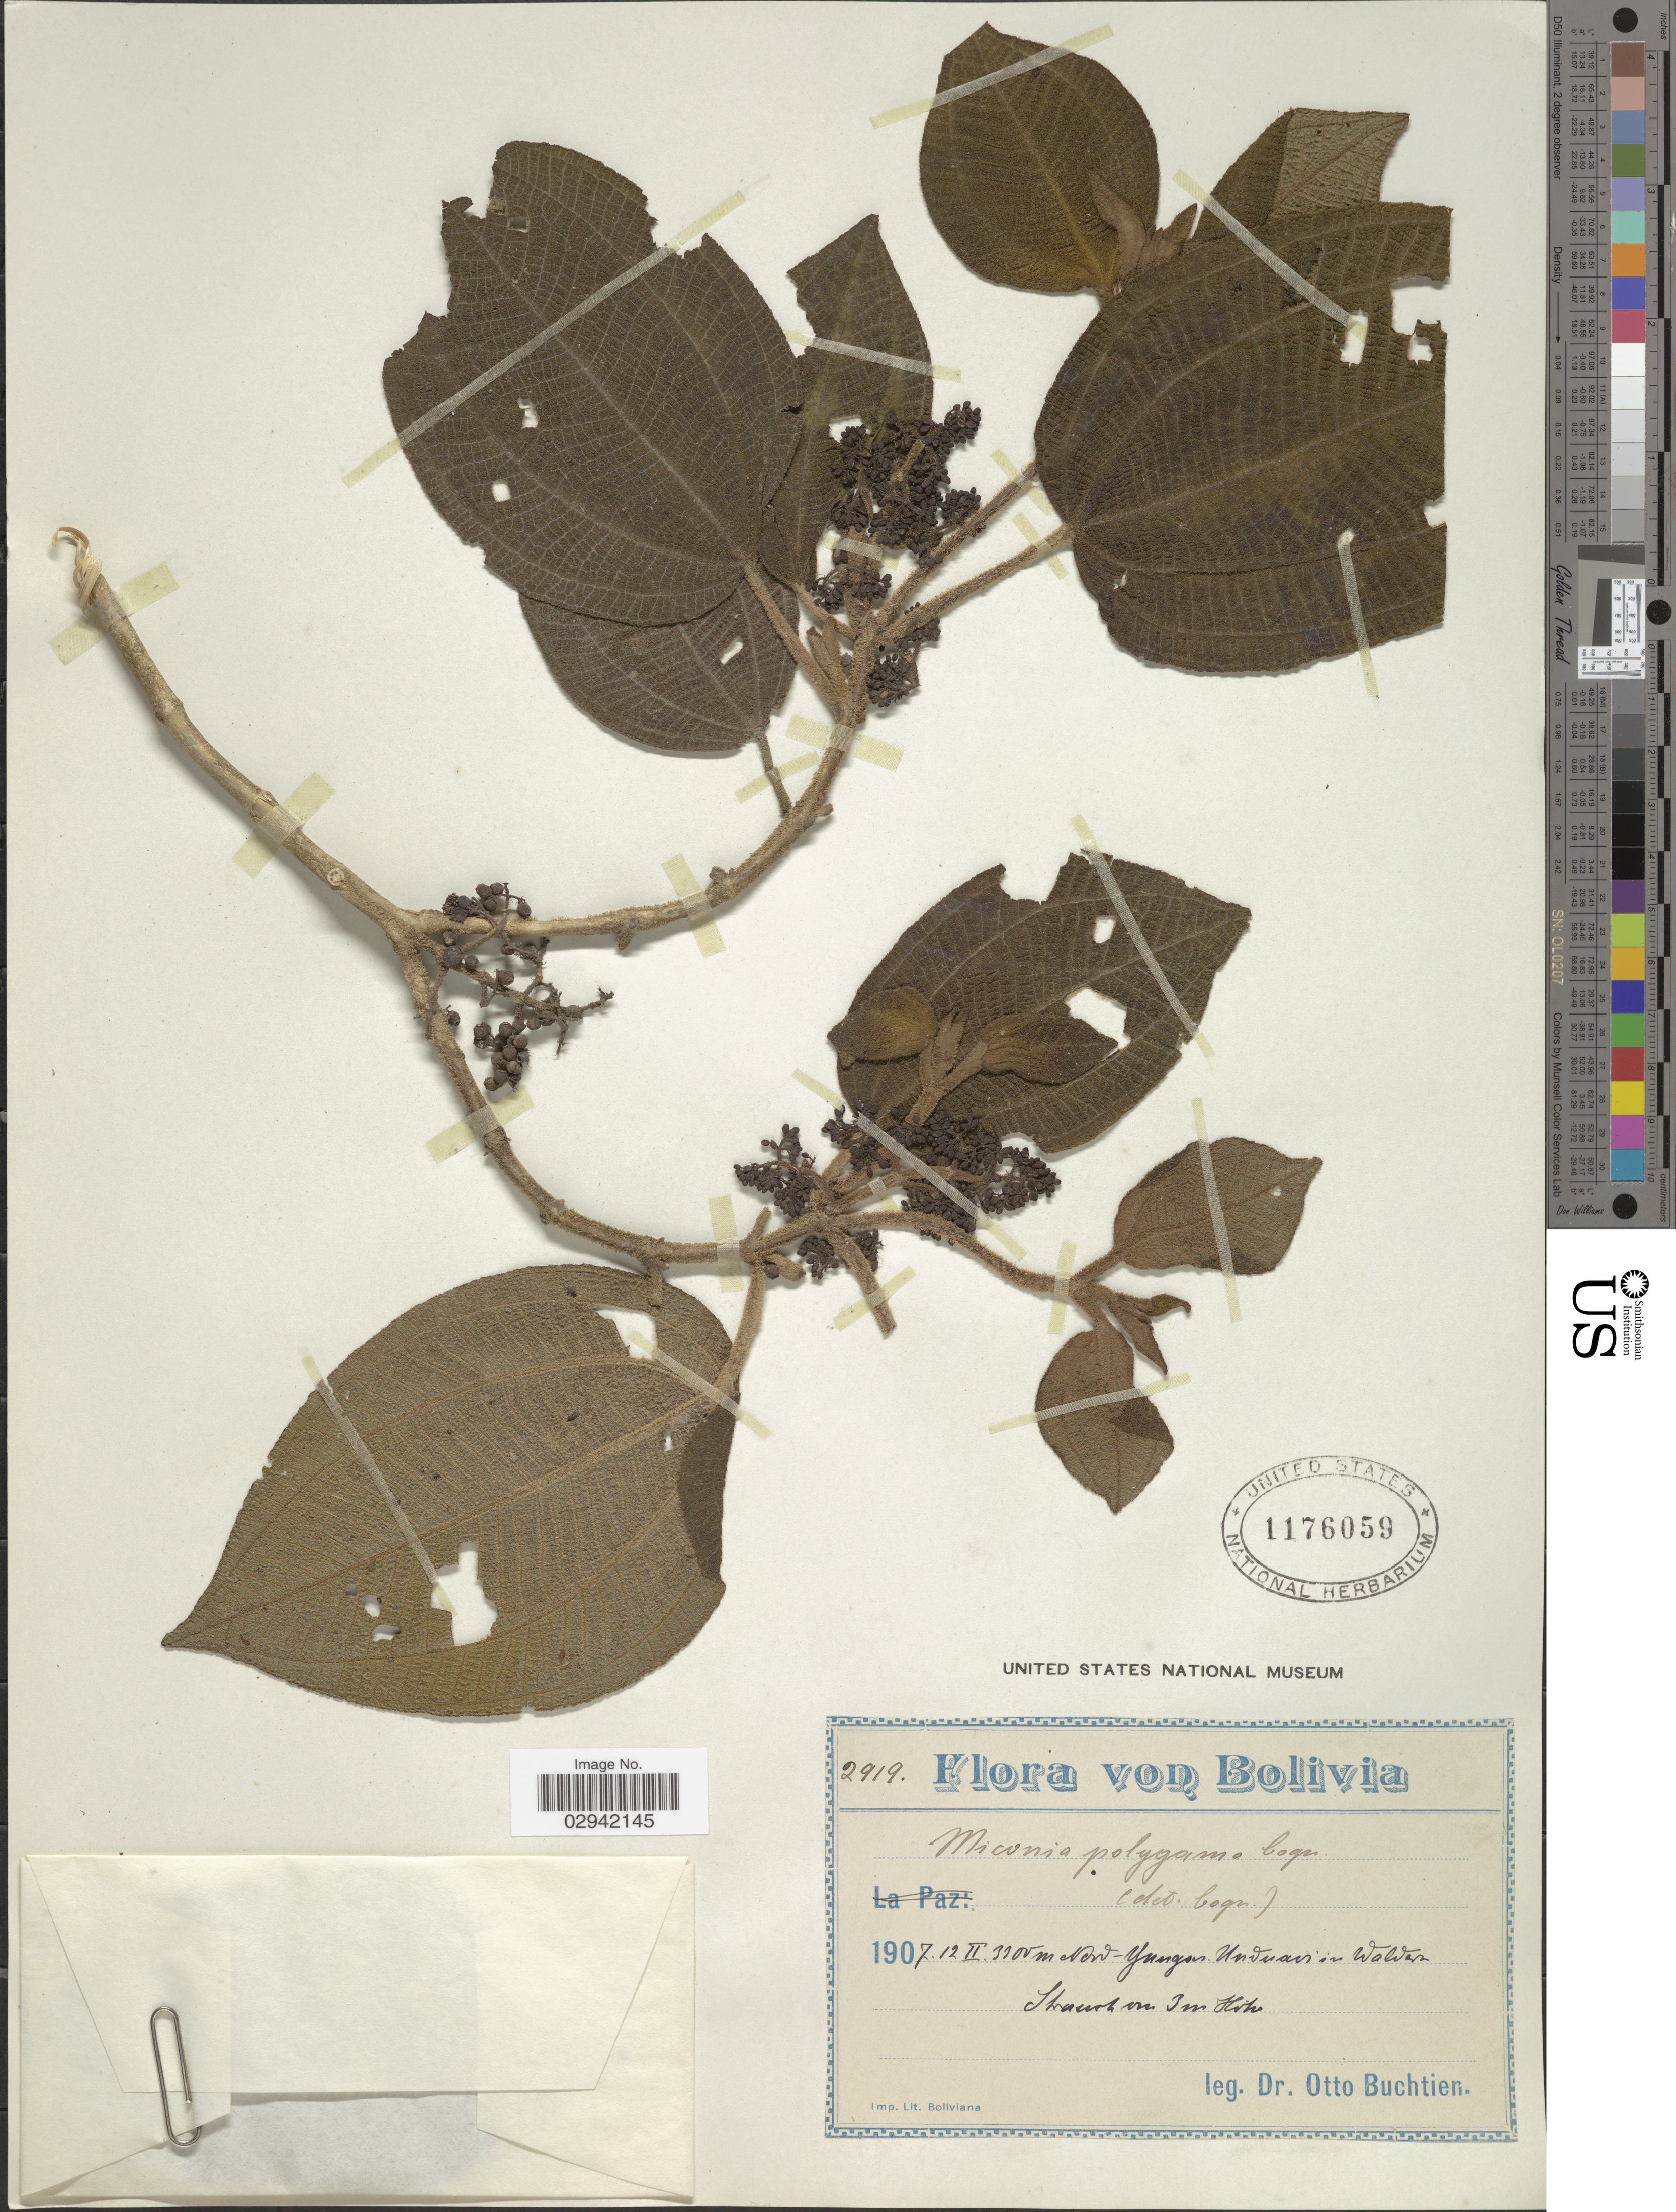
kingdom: Plantae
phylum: Tracheophyta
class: Magnoliopsida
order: Myrtales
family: Melastomataceae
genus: Miconia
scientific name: Miconia polygama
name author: Cogn.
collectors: O. Buchtien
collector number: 2919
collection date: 1907-02-12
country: Bolivia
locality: Nord-Yungas Unduavi in Walden.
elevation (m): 3300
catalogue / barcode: US 1176059